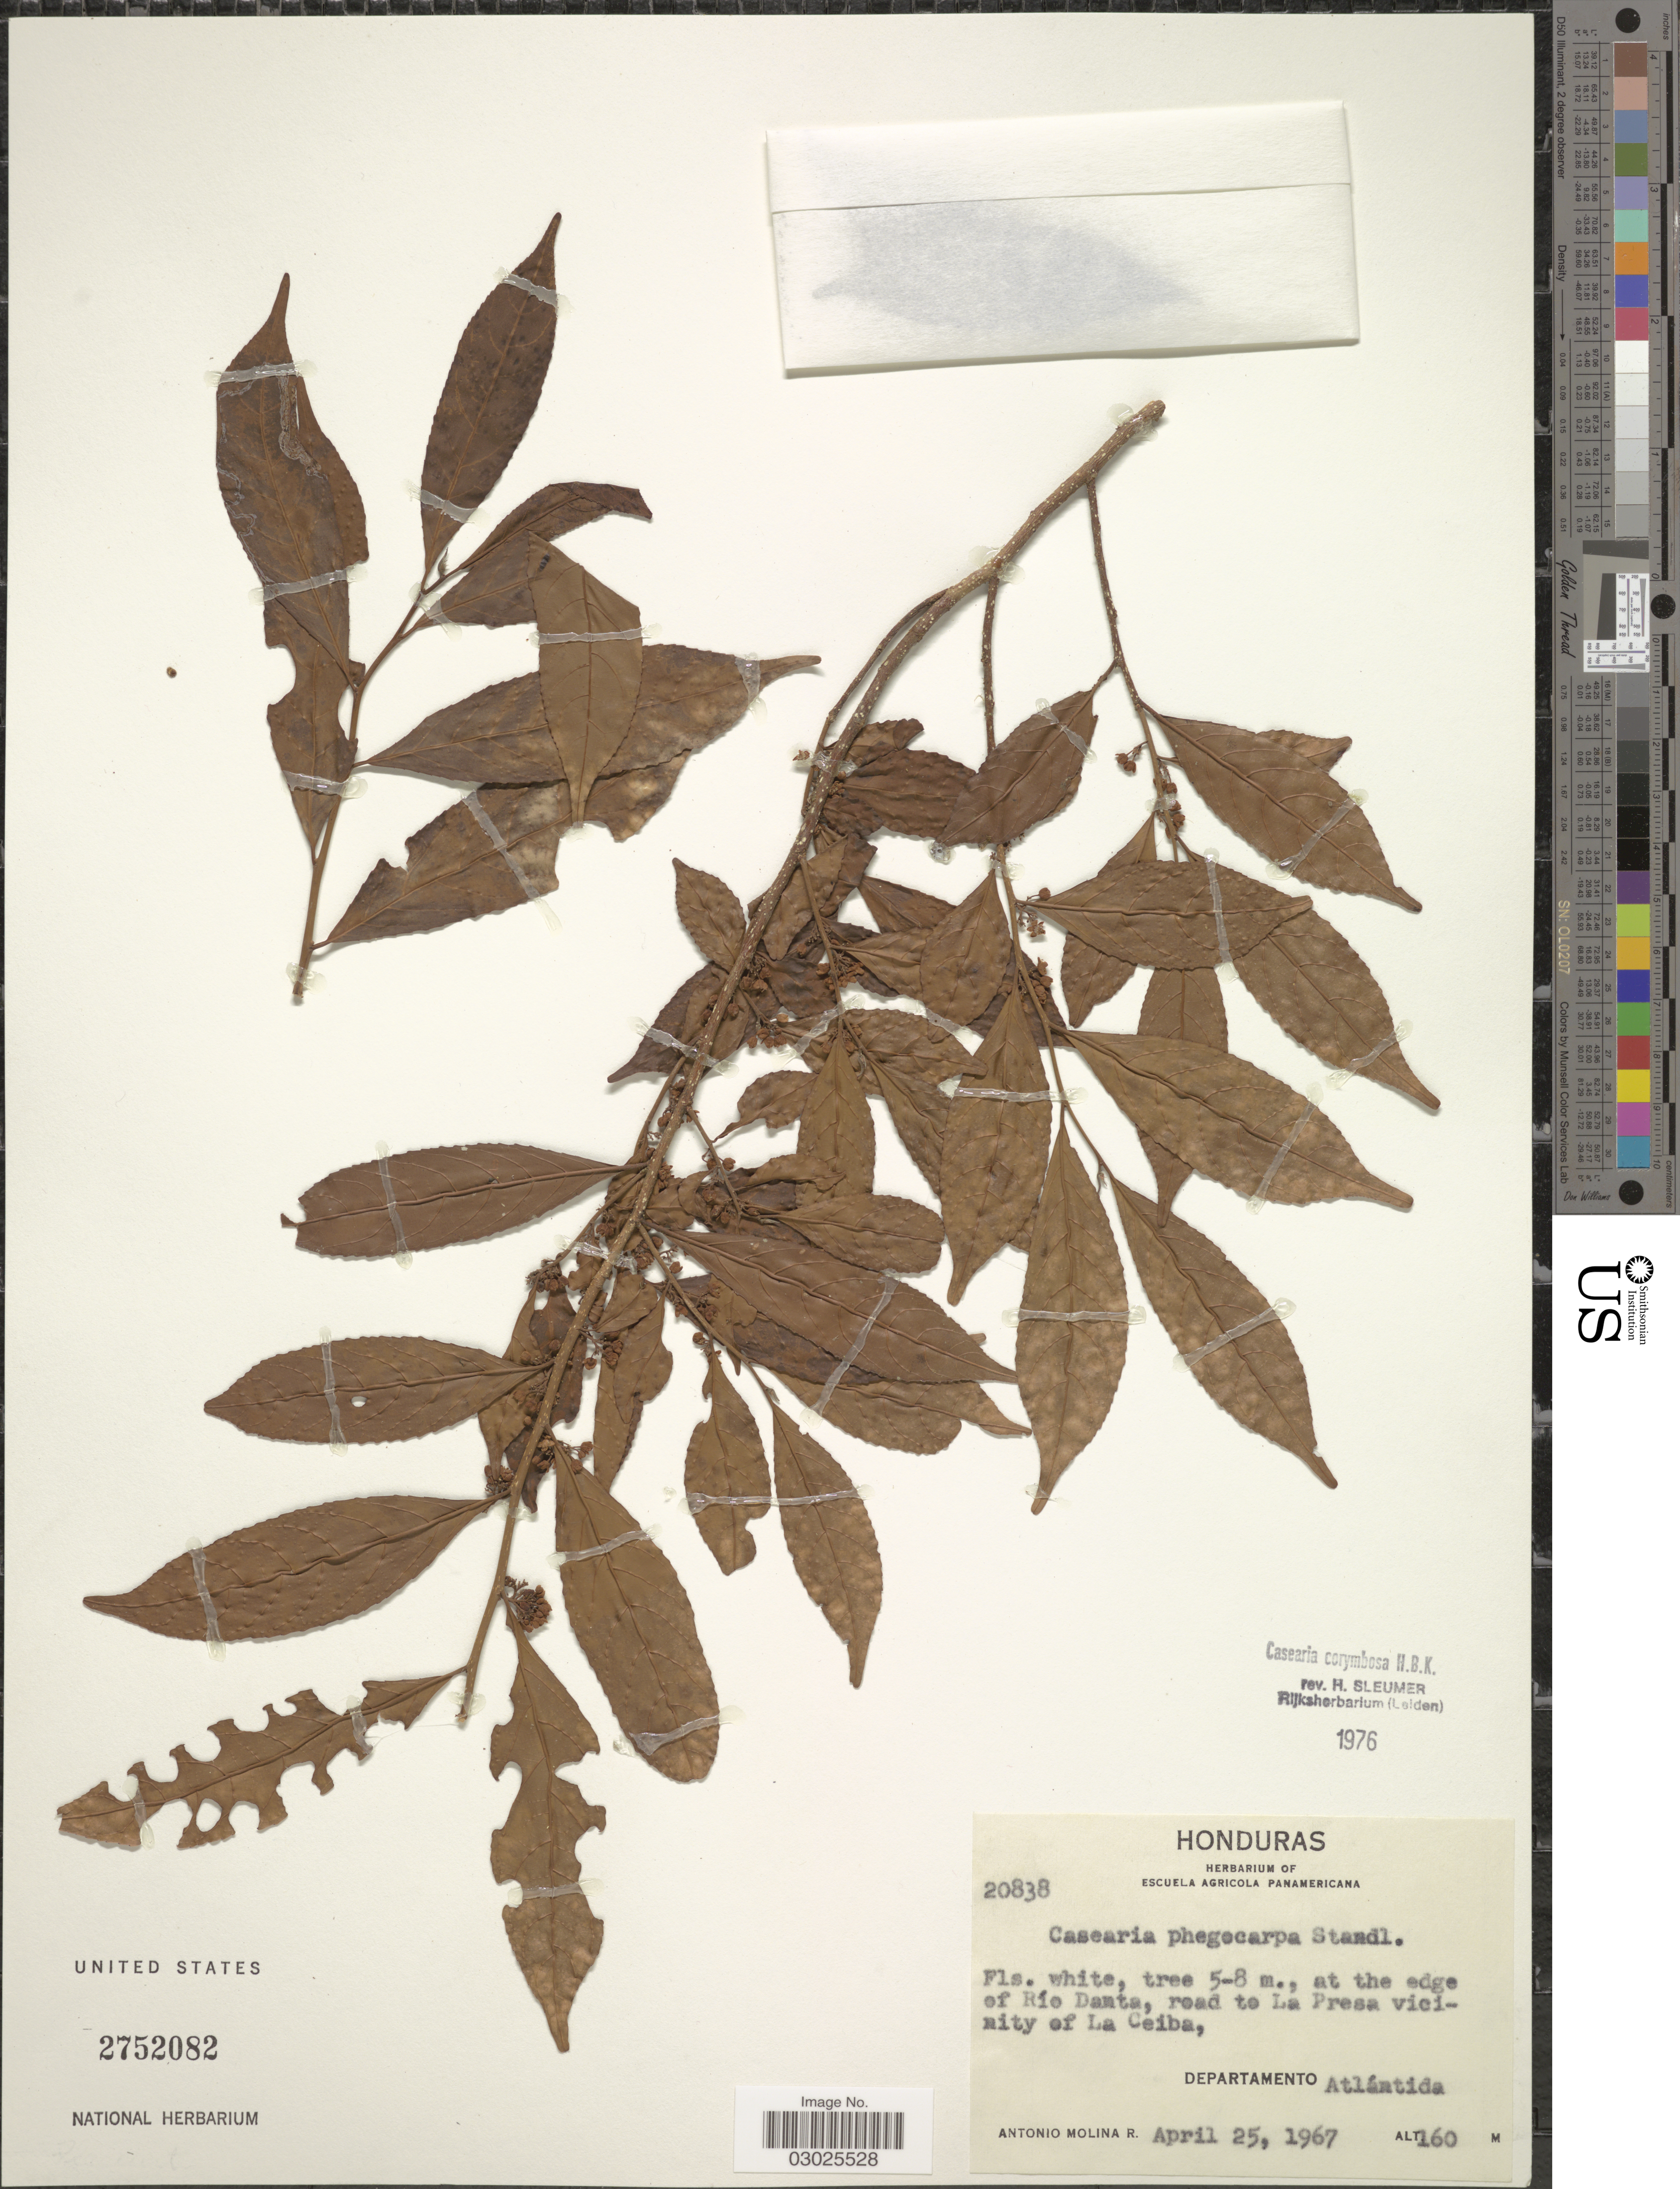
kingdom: Plantae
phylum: Tracheophyta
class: Magnoliopsida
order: Malpighiales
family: Salicaceae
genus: Casearia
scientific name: Casearia corymbosa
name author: Kunth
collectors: A. Molina R.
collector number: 20838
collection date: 1967-04-25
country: Honduras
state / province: Atlántida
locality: At the edge of Río Danta, road to La Presa vicinity of La Ceiba, Departamento Atlántida.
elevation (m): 160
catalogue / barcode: US 2752082